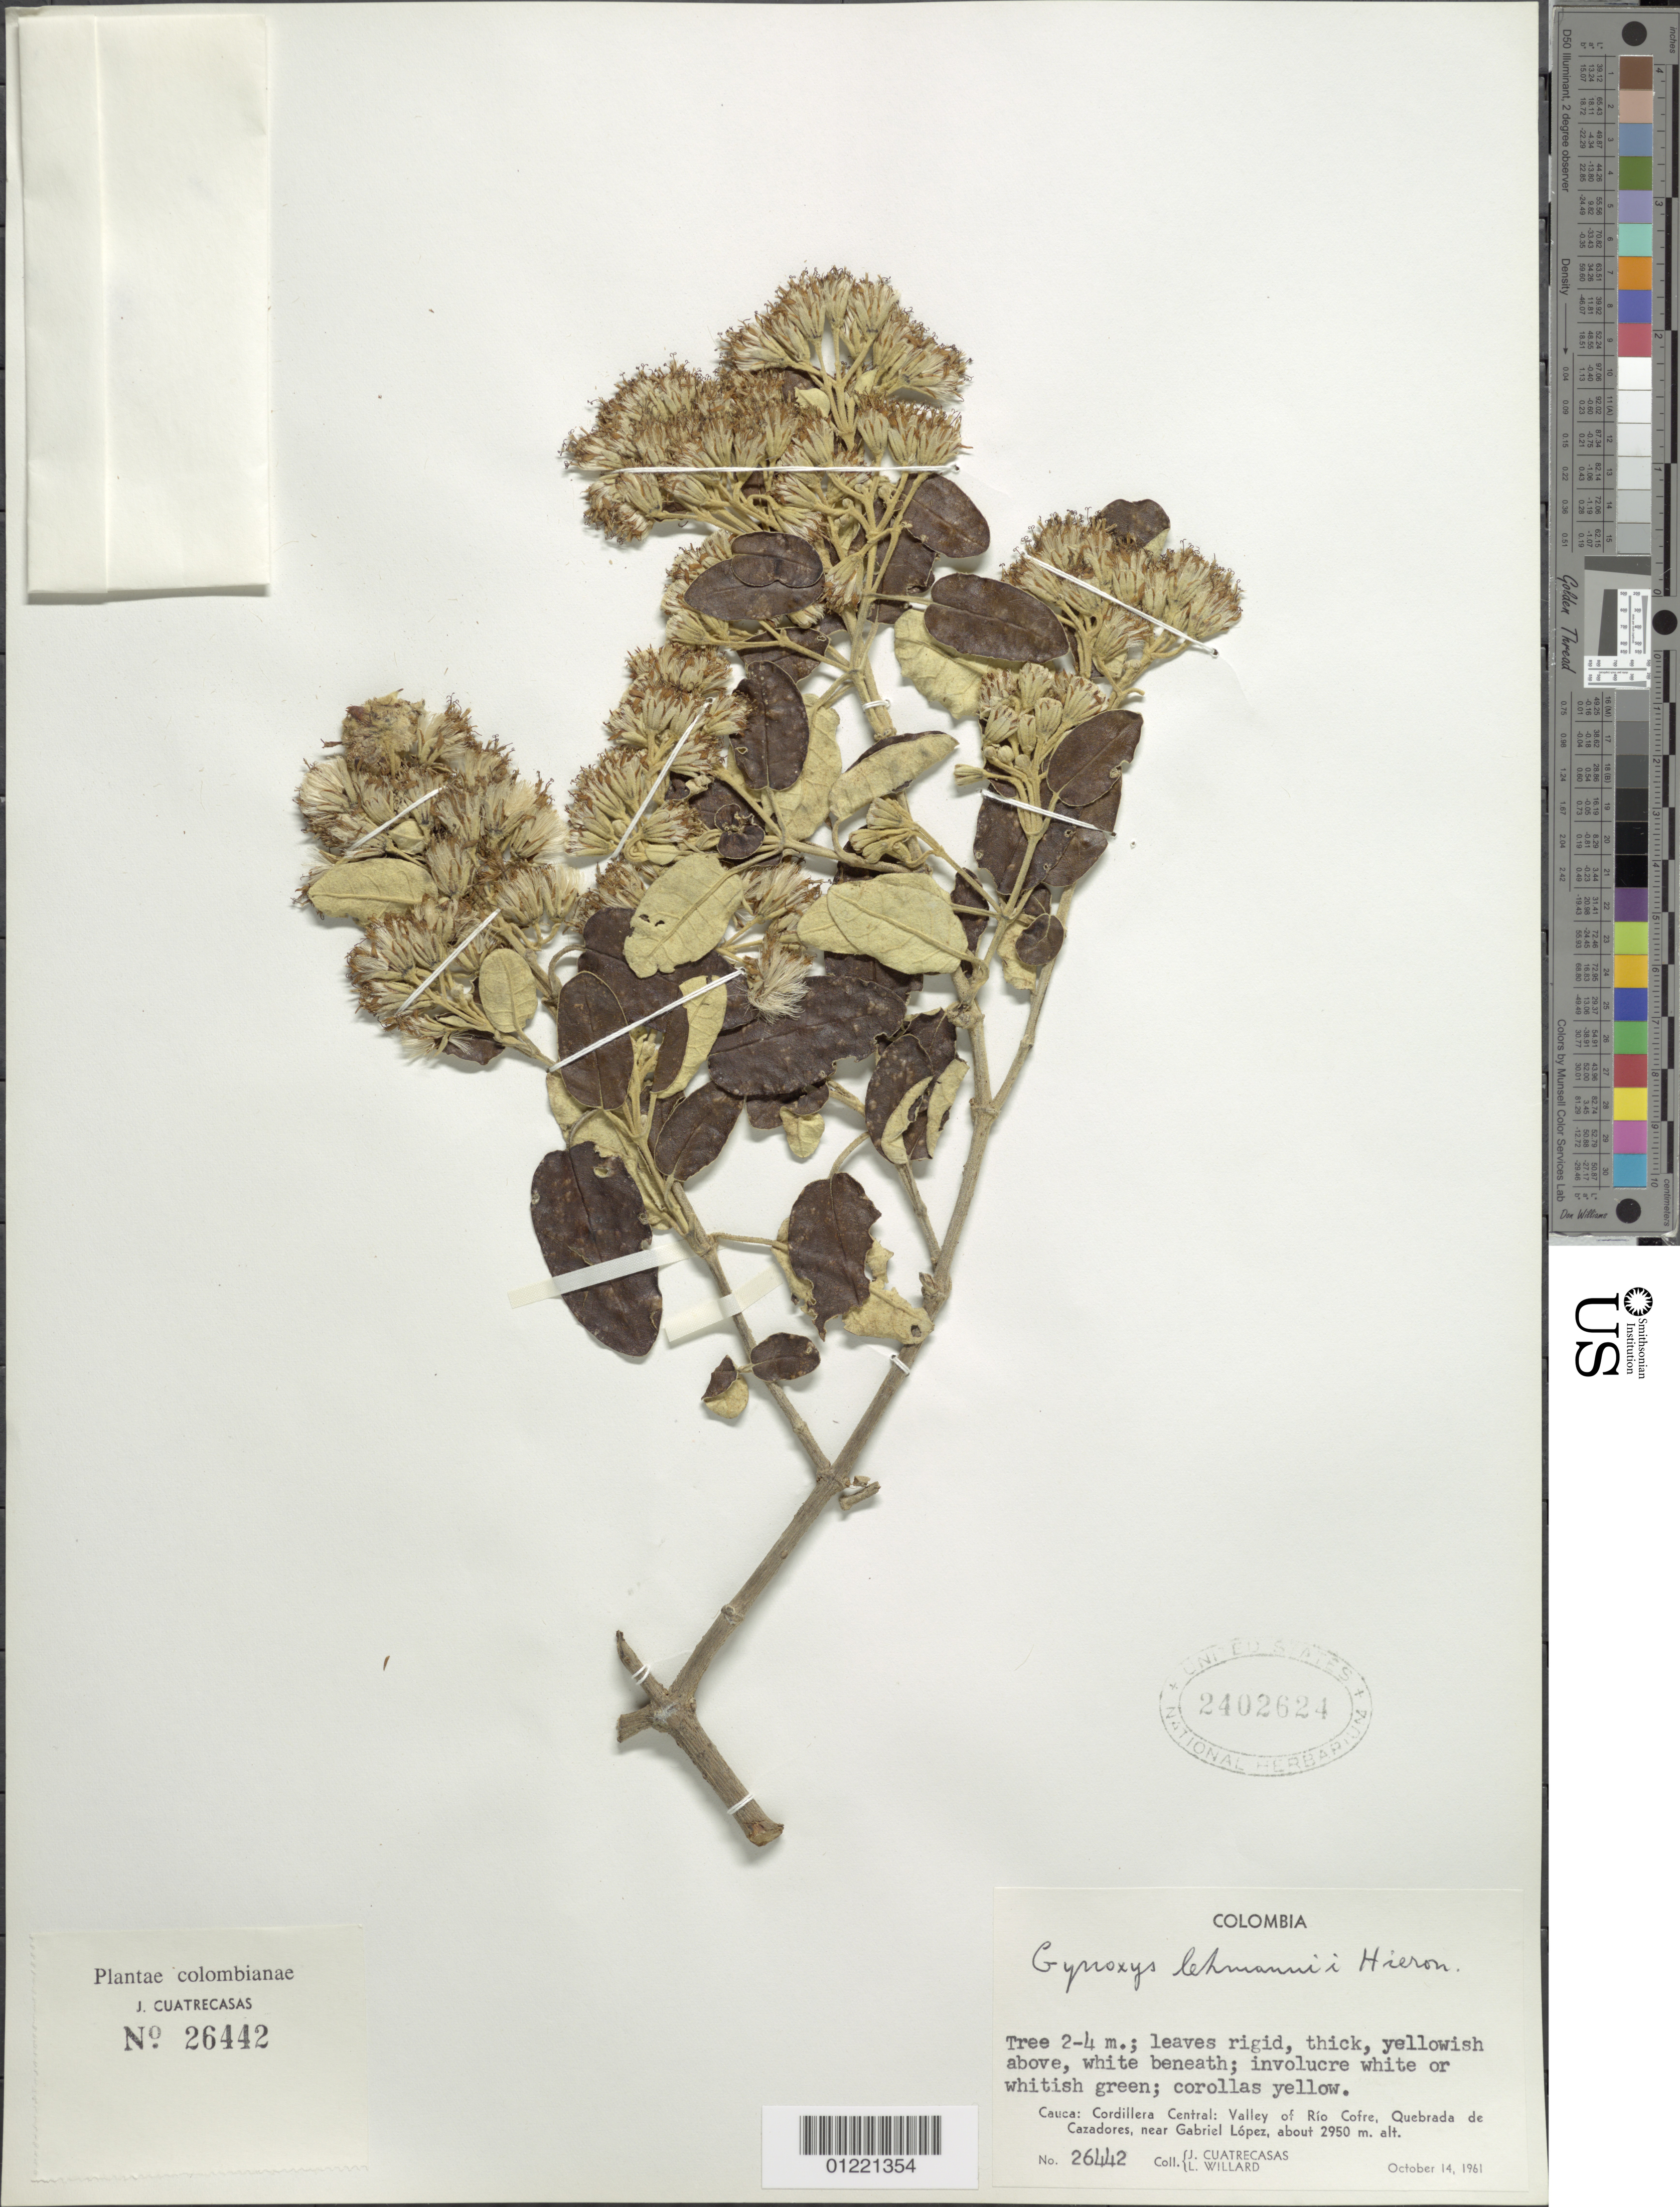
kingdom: Plantae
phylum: Tracheophyta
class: Magnoliopsida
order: Asterales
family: Asteraceae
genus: Gynoxys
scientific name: Gynoxys lehmannii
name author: Hieron.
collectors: J. Cuatrecasas & L. Willard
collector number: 26442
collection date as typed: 14 Oct 1961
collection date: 1961-10-14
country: Colombia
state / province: Cauca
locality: Valley of Rio Cofre, Quebrada de Cazadores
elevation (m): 2950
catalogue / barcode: US 2402624